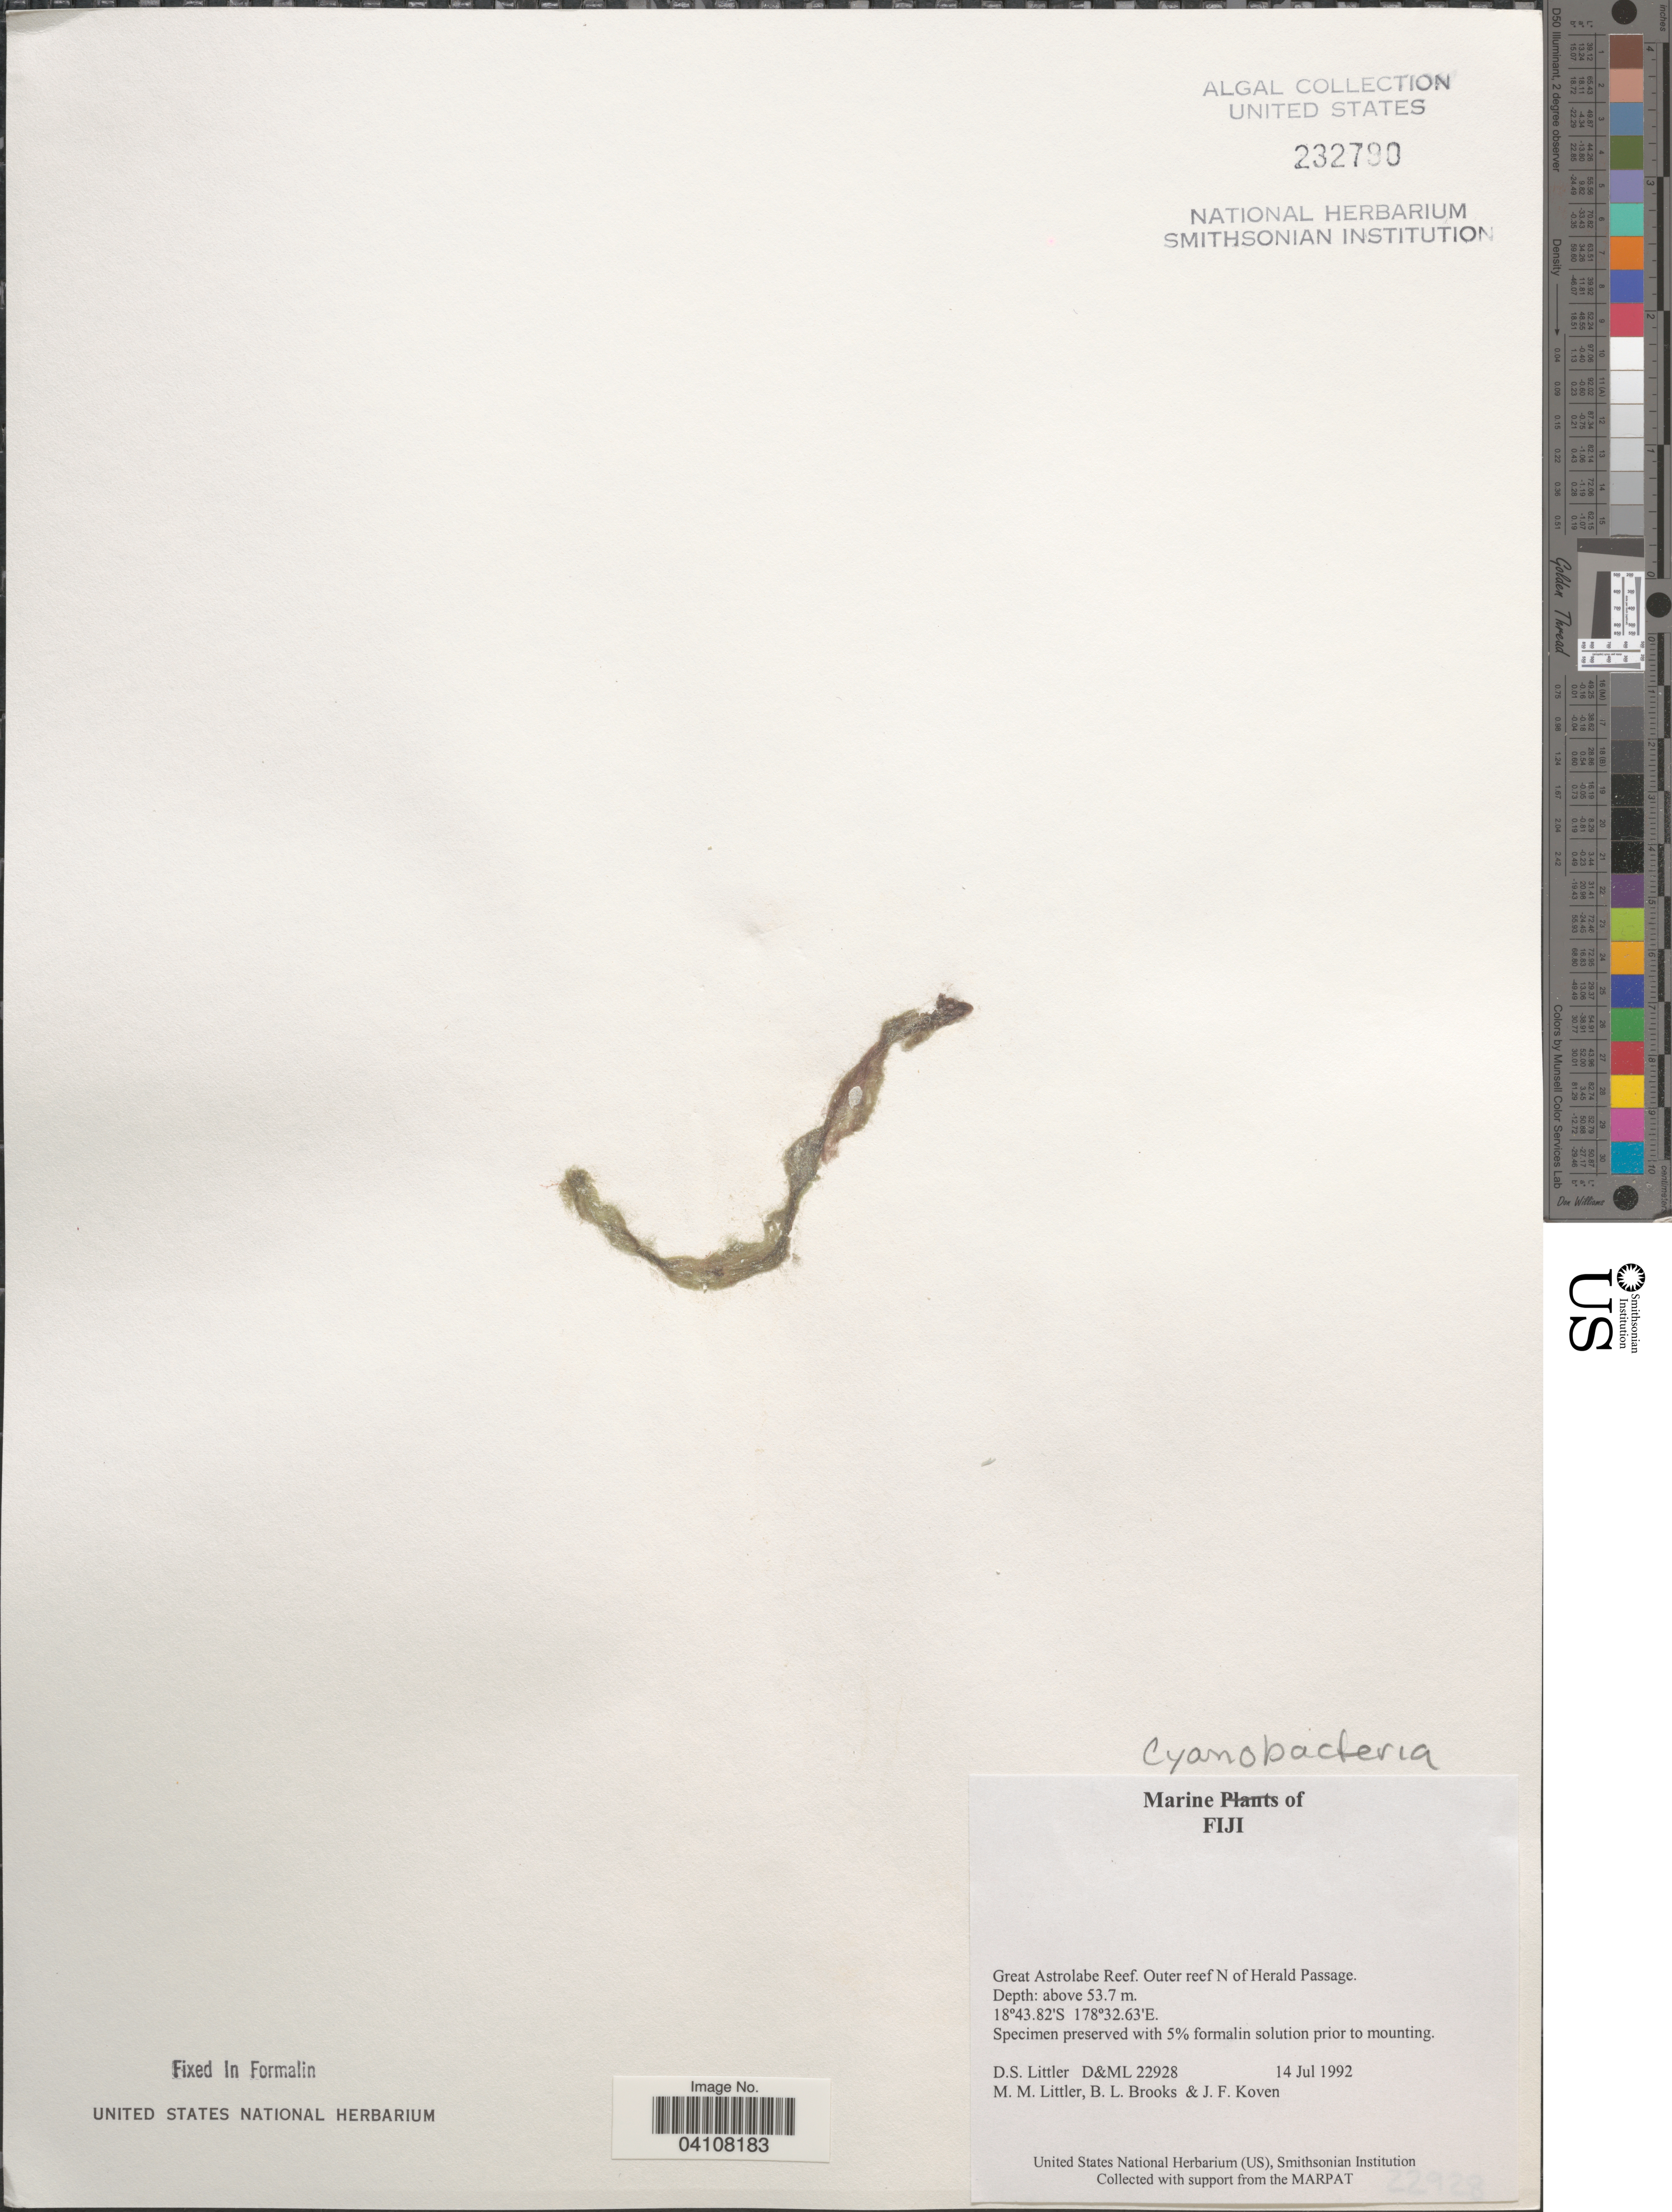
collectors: D. S. Littler, B. Brooks & J. Koven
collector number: D&ML22928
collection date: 1992-07-14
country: Fiji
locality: Great Astrolabe Reef. Outer reef N of Herald Passage.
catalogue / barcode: US 232790